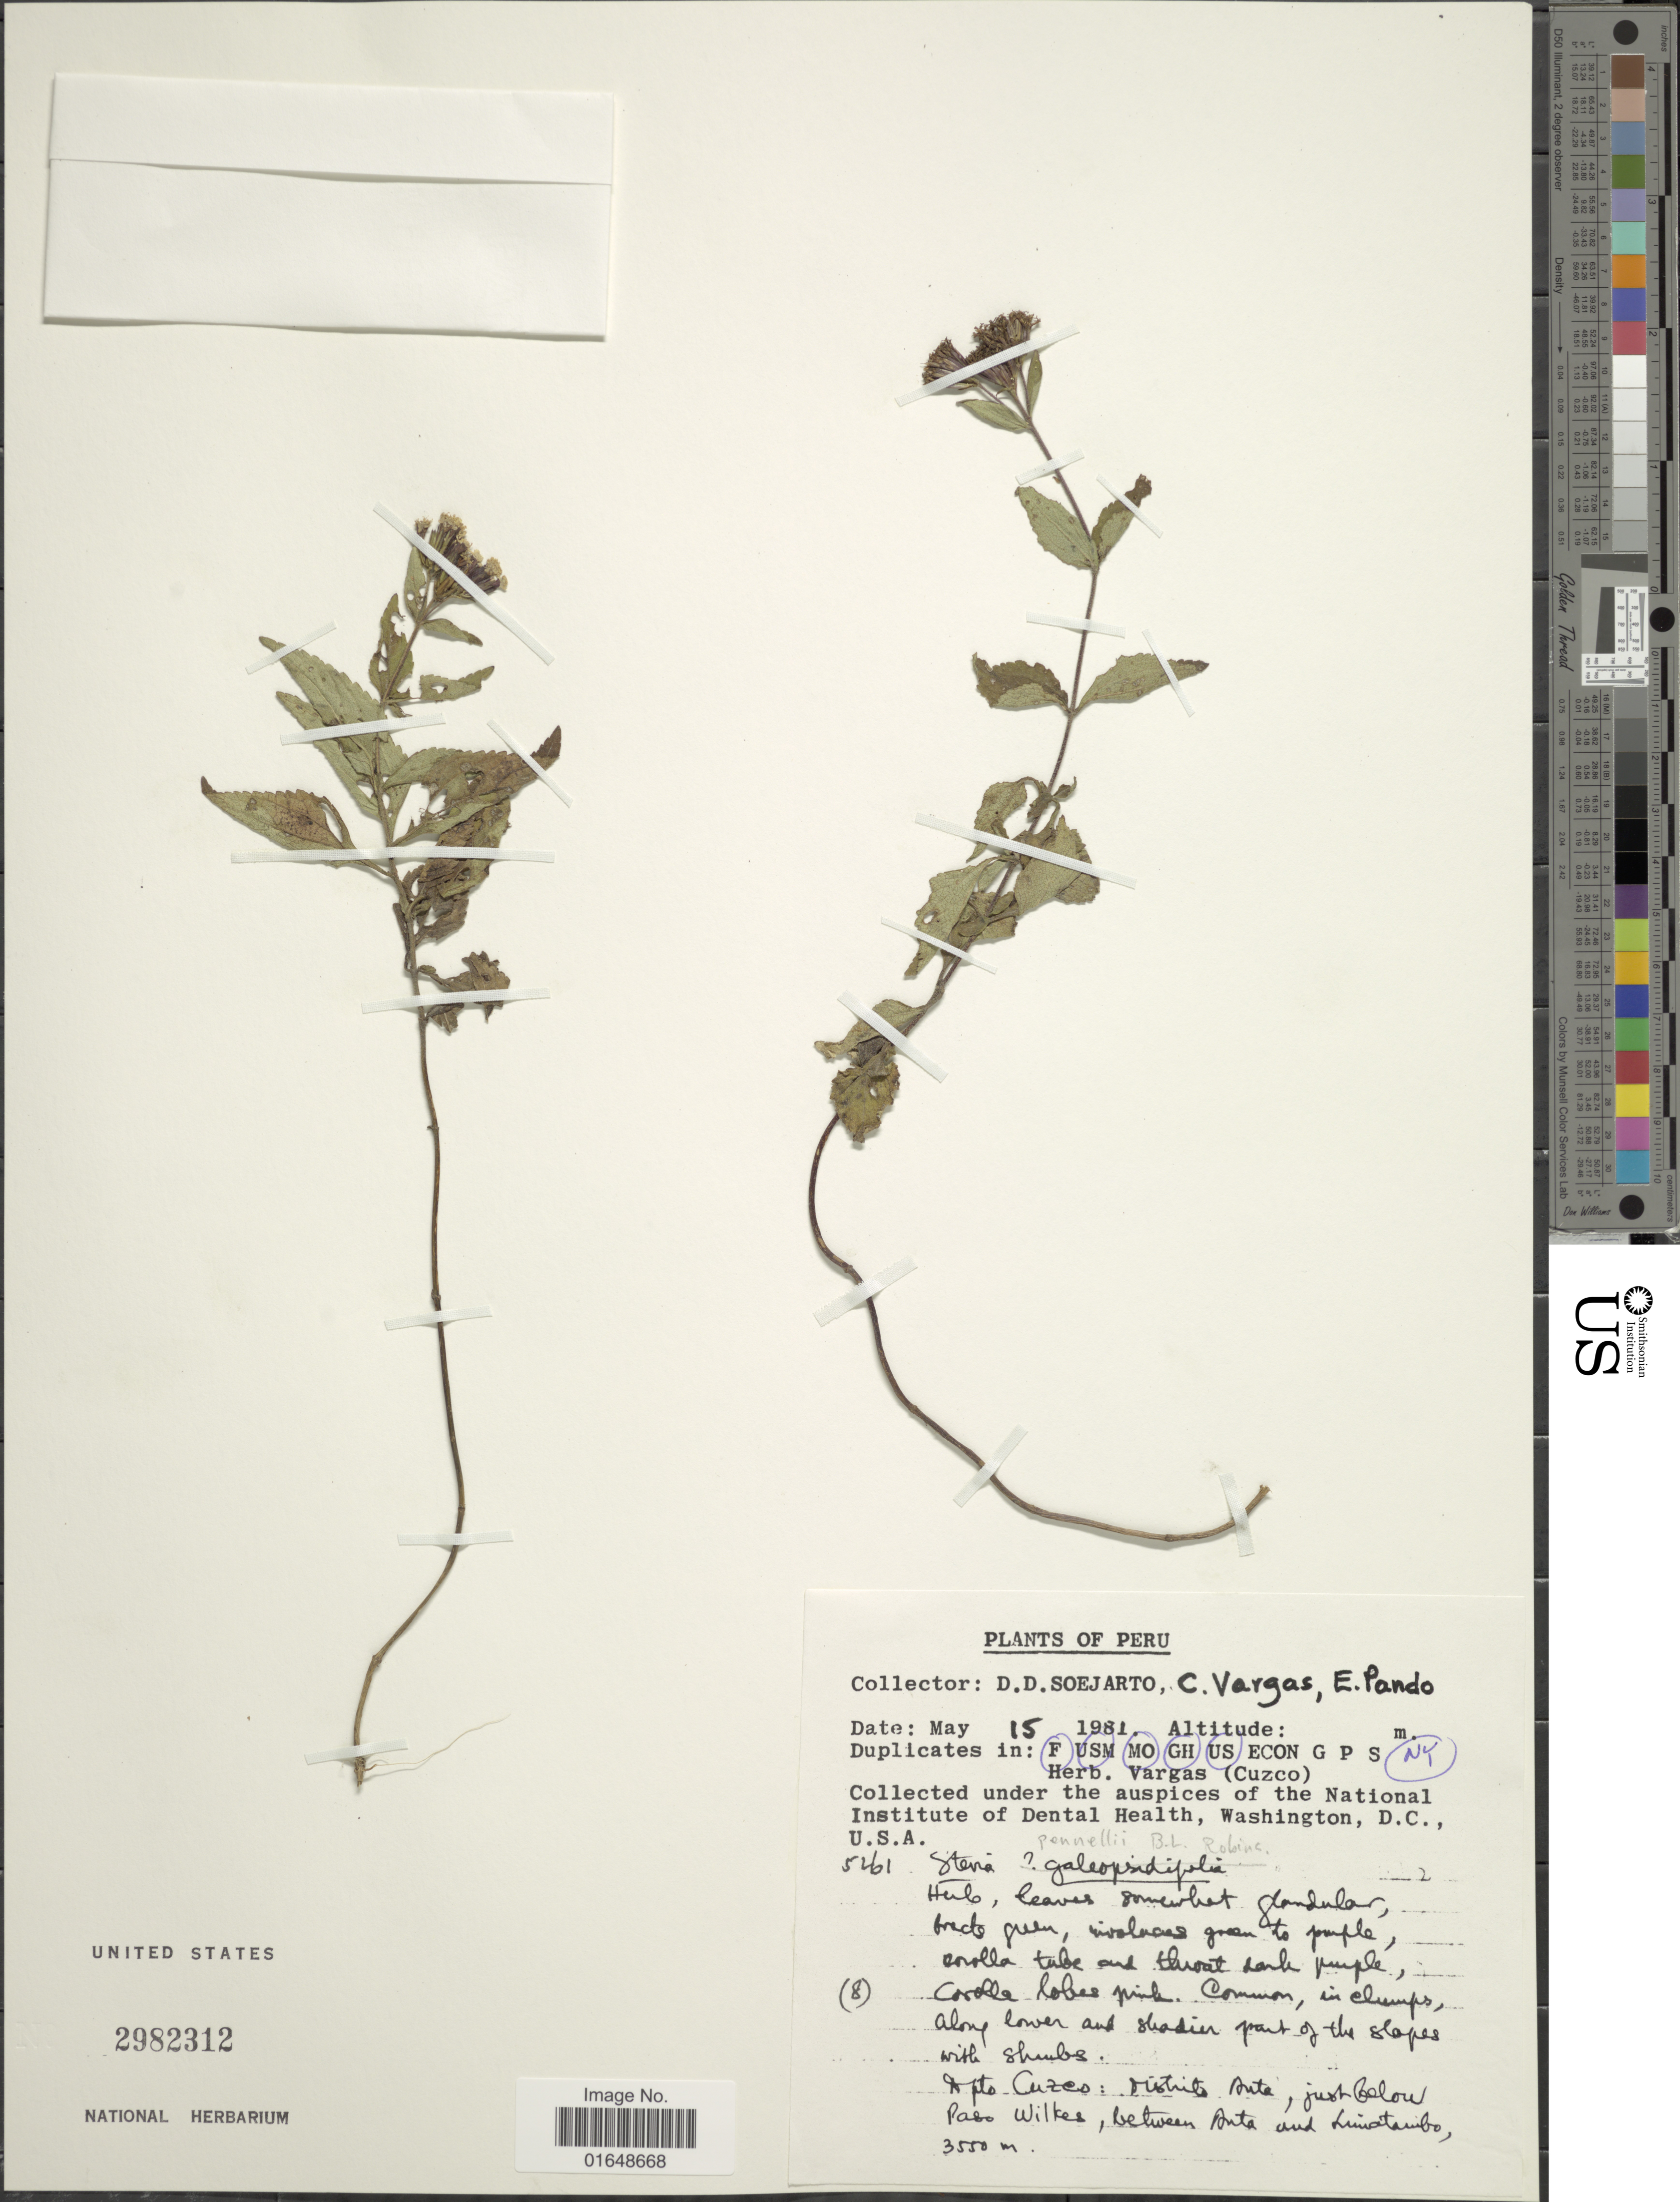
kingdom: Plantae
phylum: Tracheophyta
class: Magnoliopsida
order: Asterales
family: Asteraceae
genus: Stevia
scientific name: Stevia pennellii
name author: B.L. Rob.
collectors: C. Vargas & E. Pando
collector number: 5261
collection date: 1981-05-15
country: Peru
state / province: Cusco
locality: Distrito Anta, just below Paso Wilkes, between Anta and Limatambo, Dpto. Cuzco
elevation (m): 3550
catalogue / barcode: US 2982312